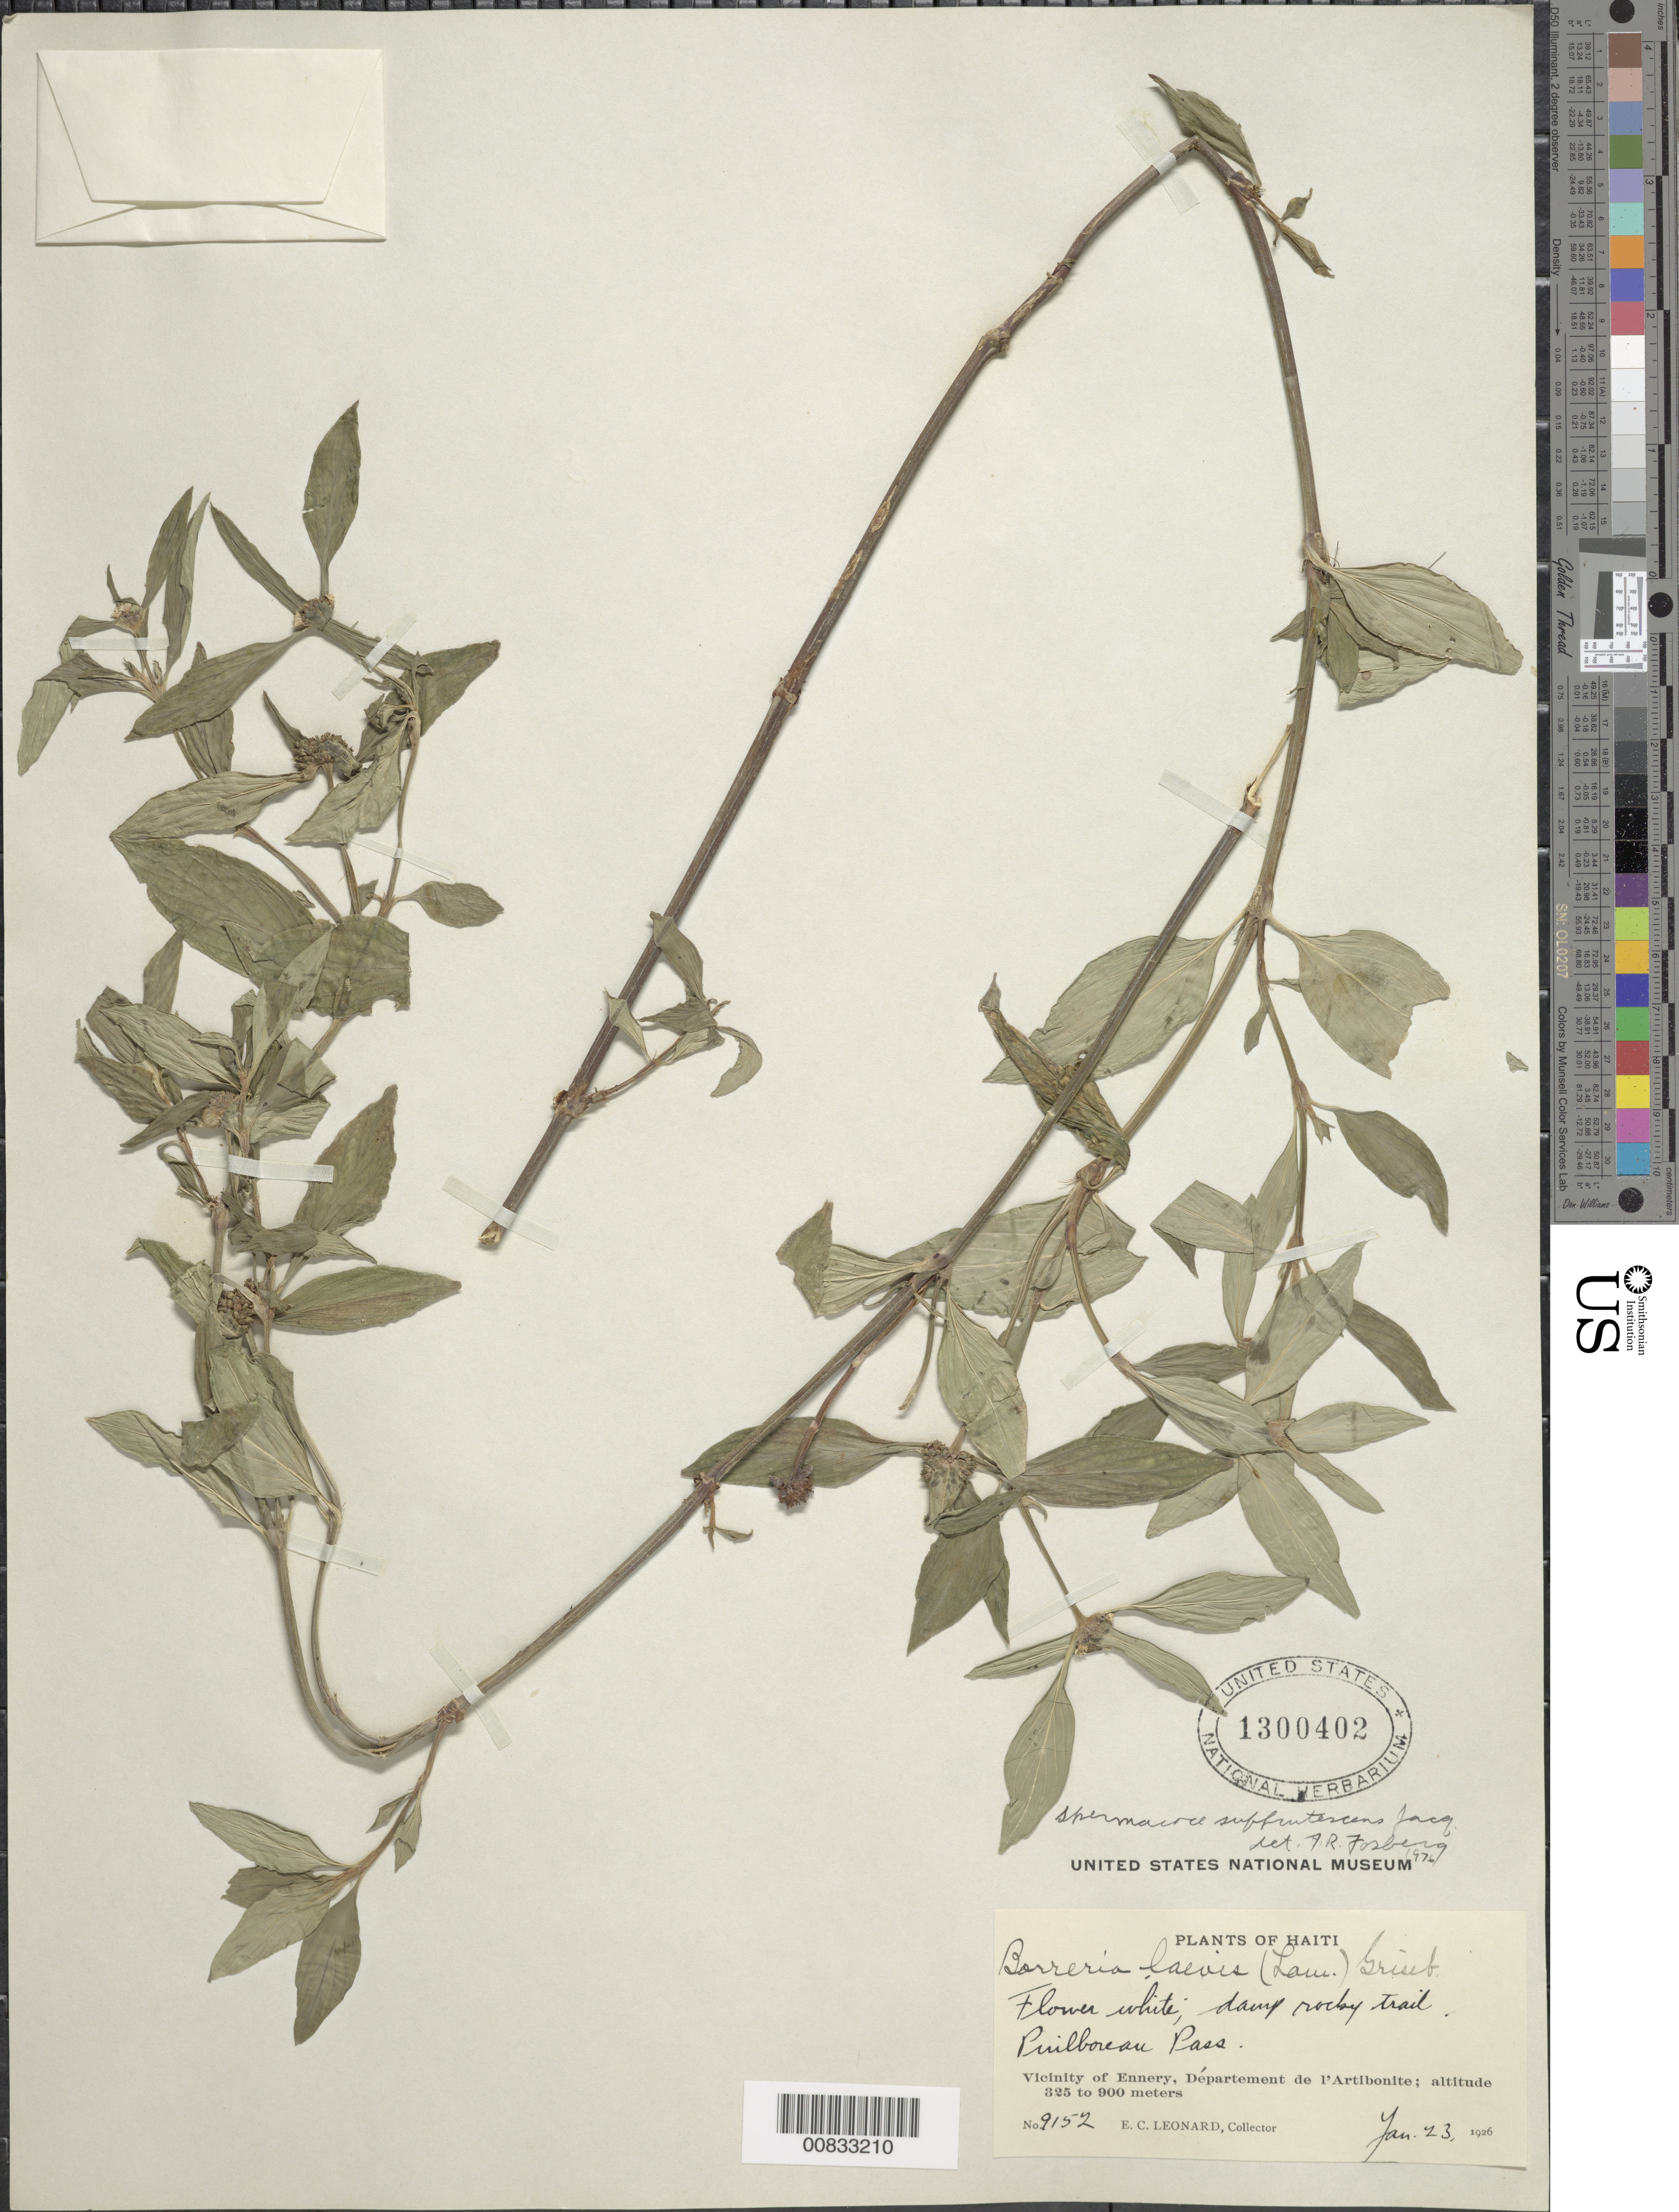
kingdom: Plantae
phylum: Tracheophyta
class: Magnoliopsida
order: Gentianales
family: Rubiaceae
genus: Spermacoce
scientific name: Spermacoce remota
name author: Lam.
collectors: E. C. Leonard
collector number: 9152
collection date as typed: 23 Jan 1926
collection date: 1926-01-23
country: Haiti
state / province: Artibonite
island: Hispaniola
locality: Vicinity of Ennery, Puilboreau Pass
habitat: Damp rocky trail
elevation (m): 325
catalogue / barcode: US 1300402